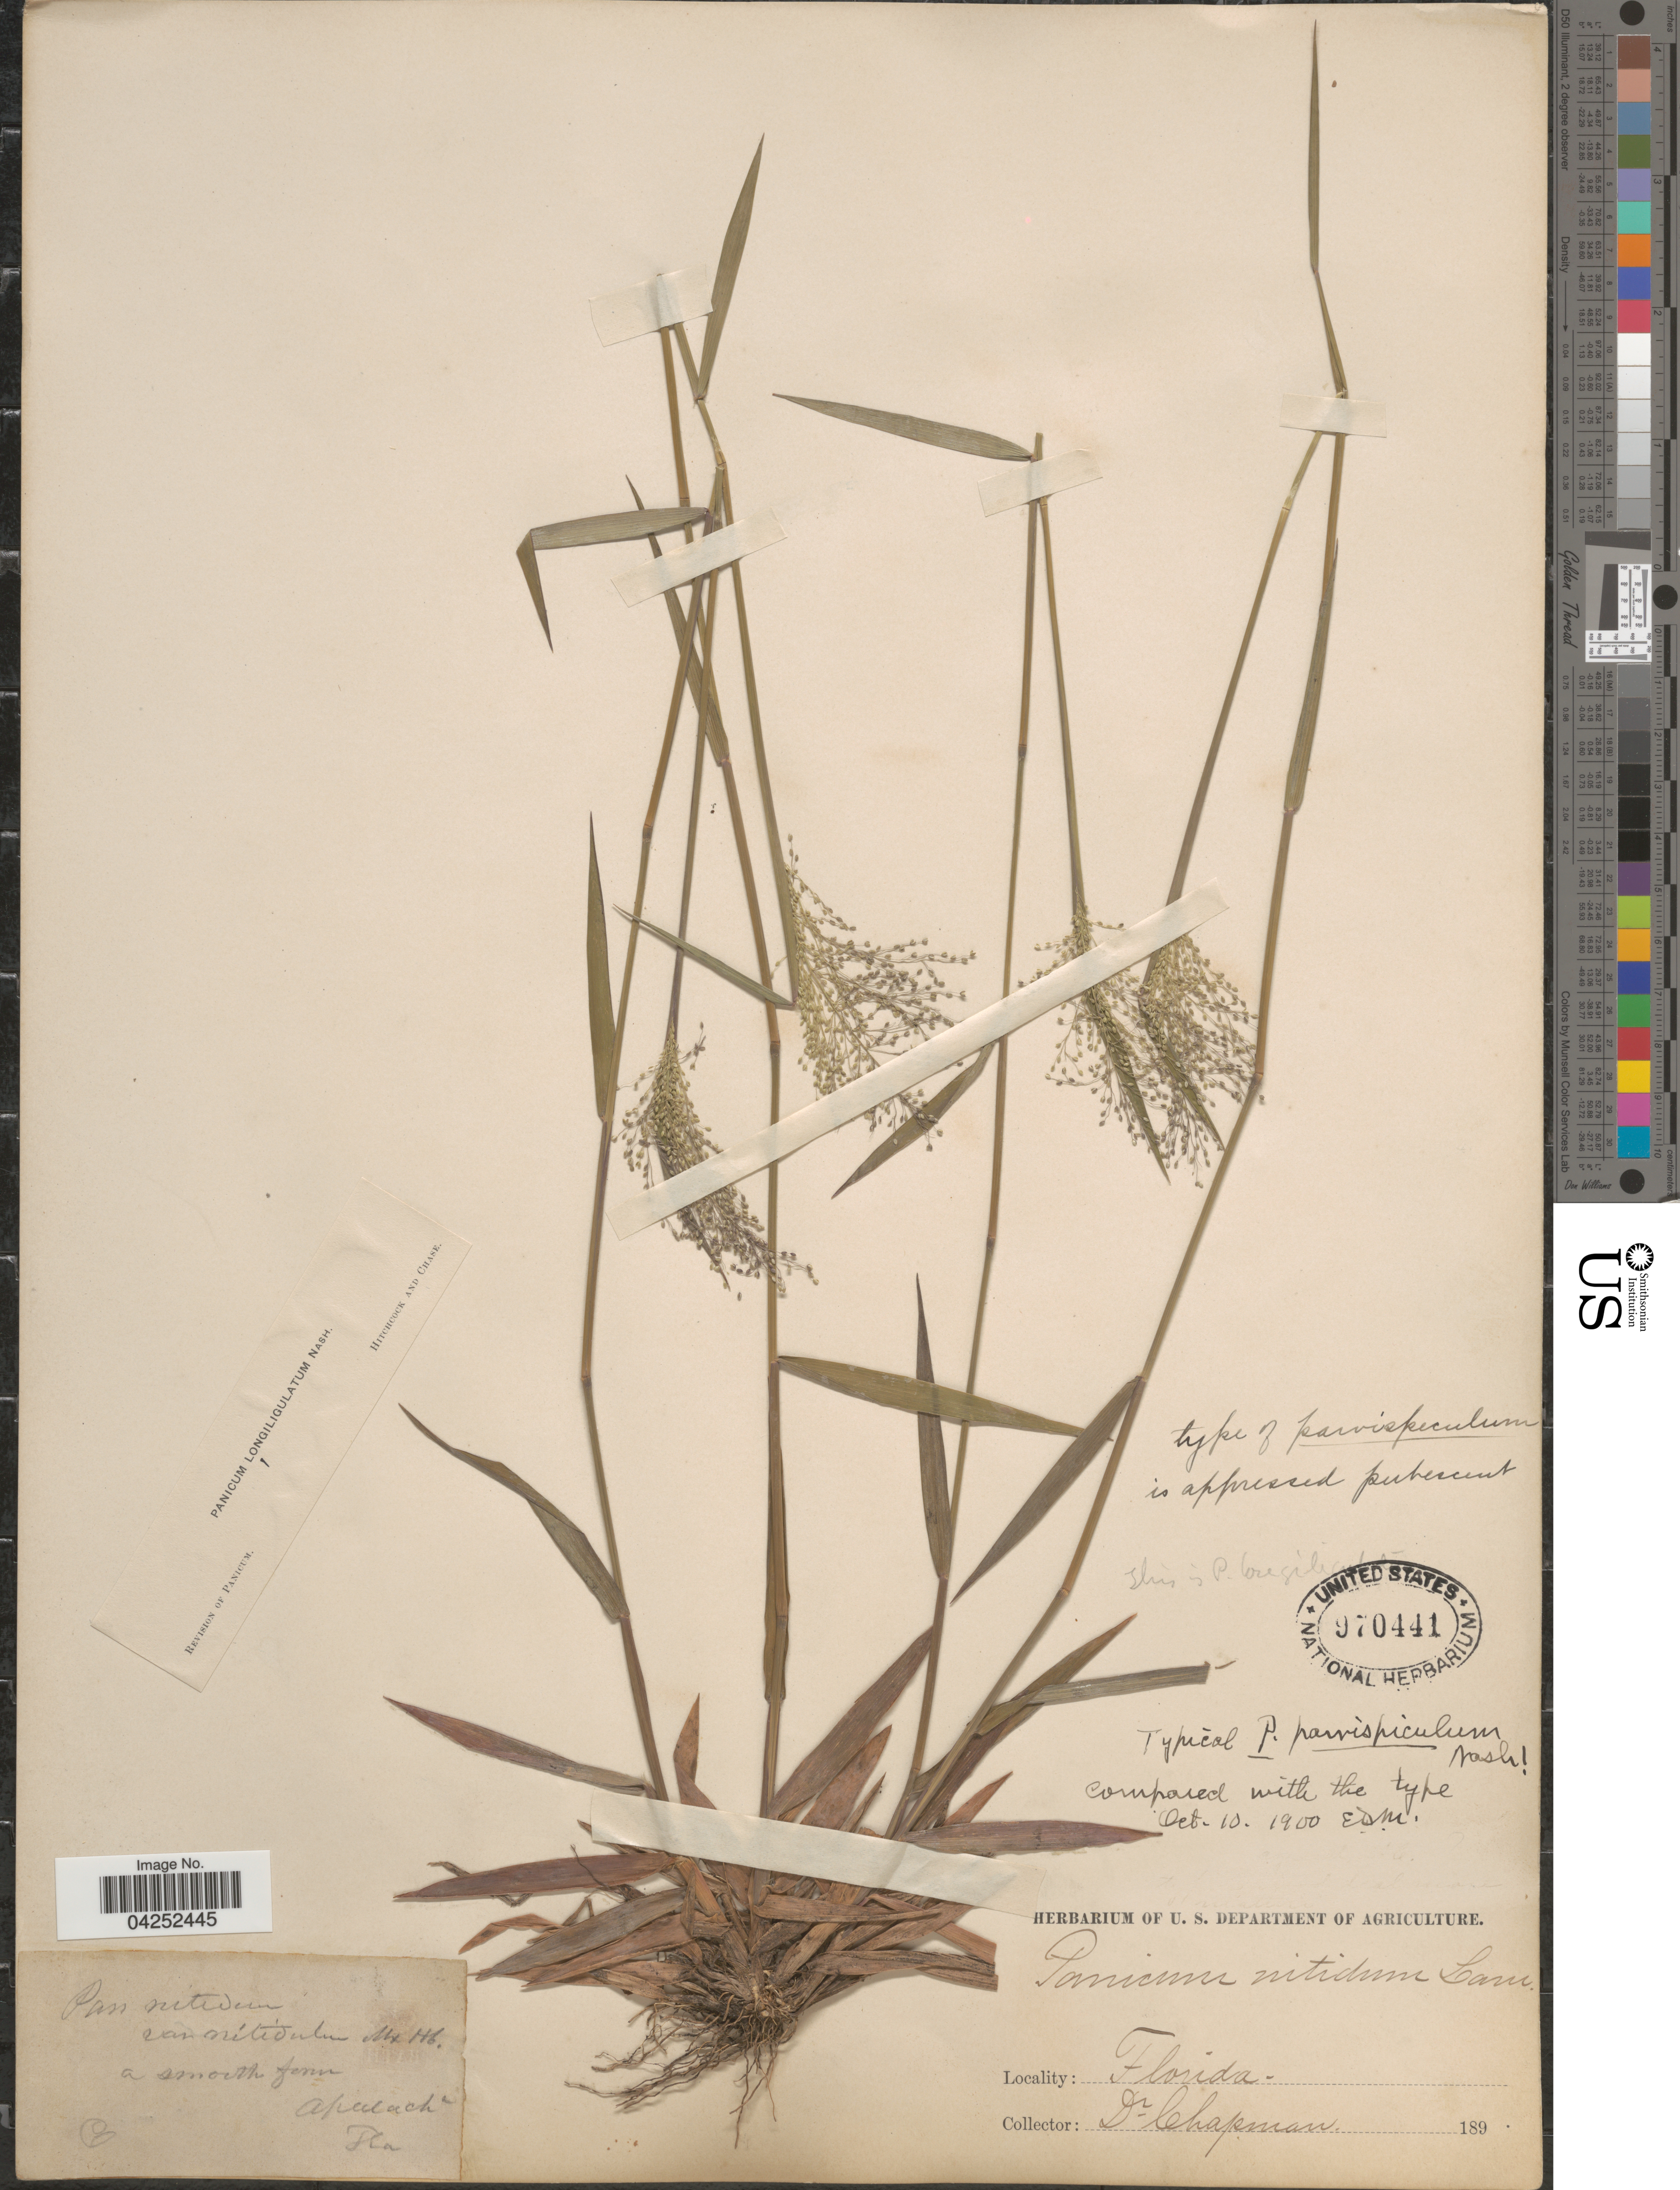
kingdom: Plantae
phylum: Tracheophyta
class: Liliopsida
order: Poales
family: Poaceae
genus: Dichanthelium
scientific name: Dichanthelium bicknellii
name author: (Nash) LeBlond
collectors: Chapman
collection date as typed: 189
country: United States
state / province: Florida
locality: Apalacha.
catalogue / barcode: US 970441